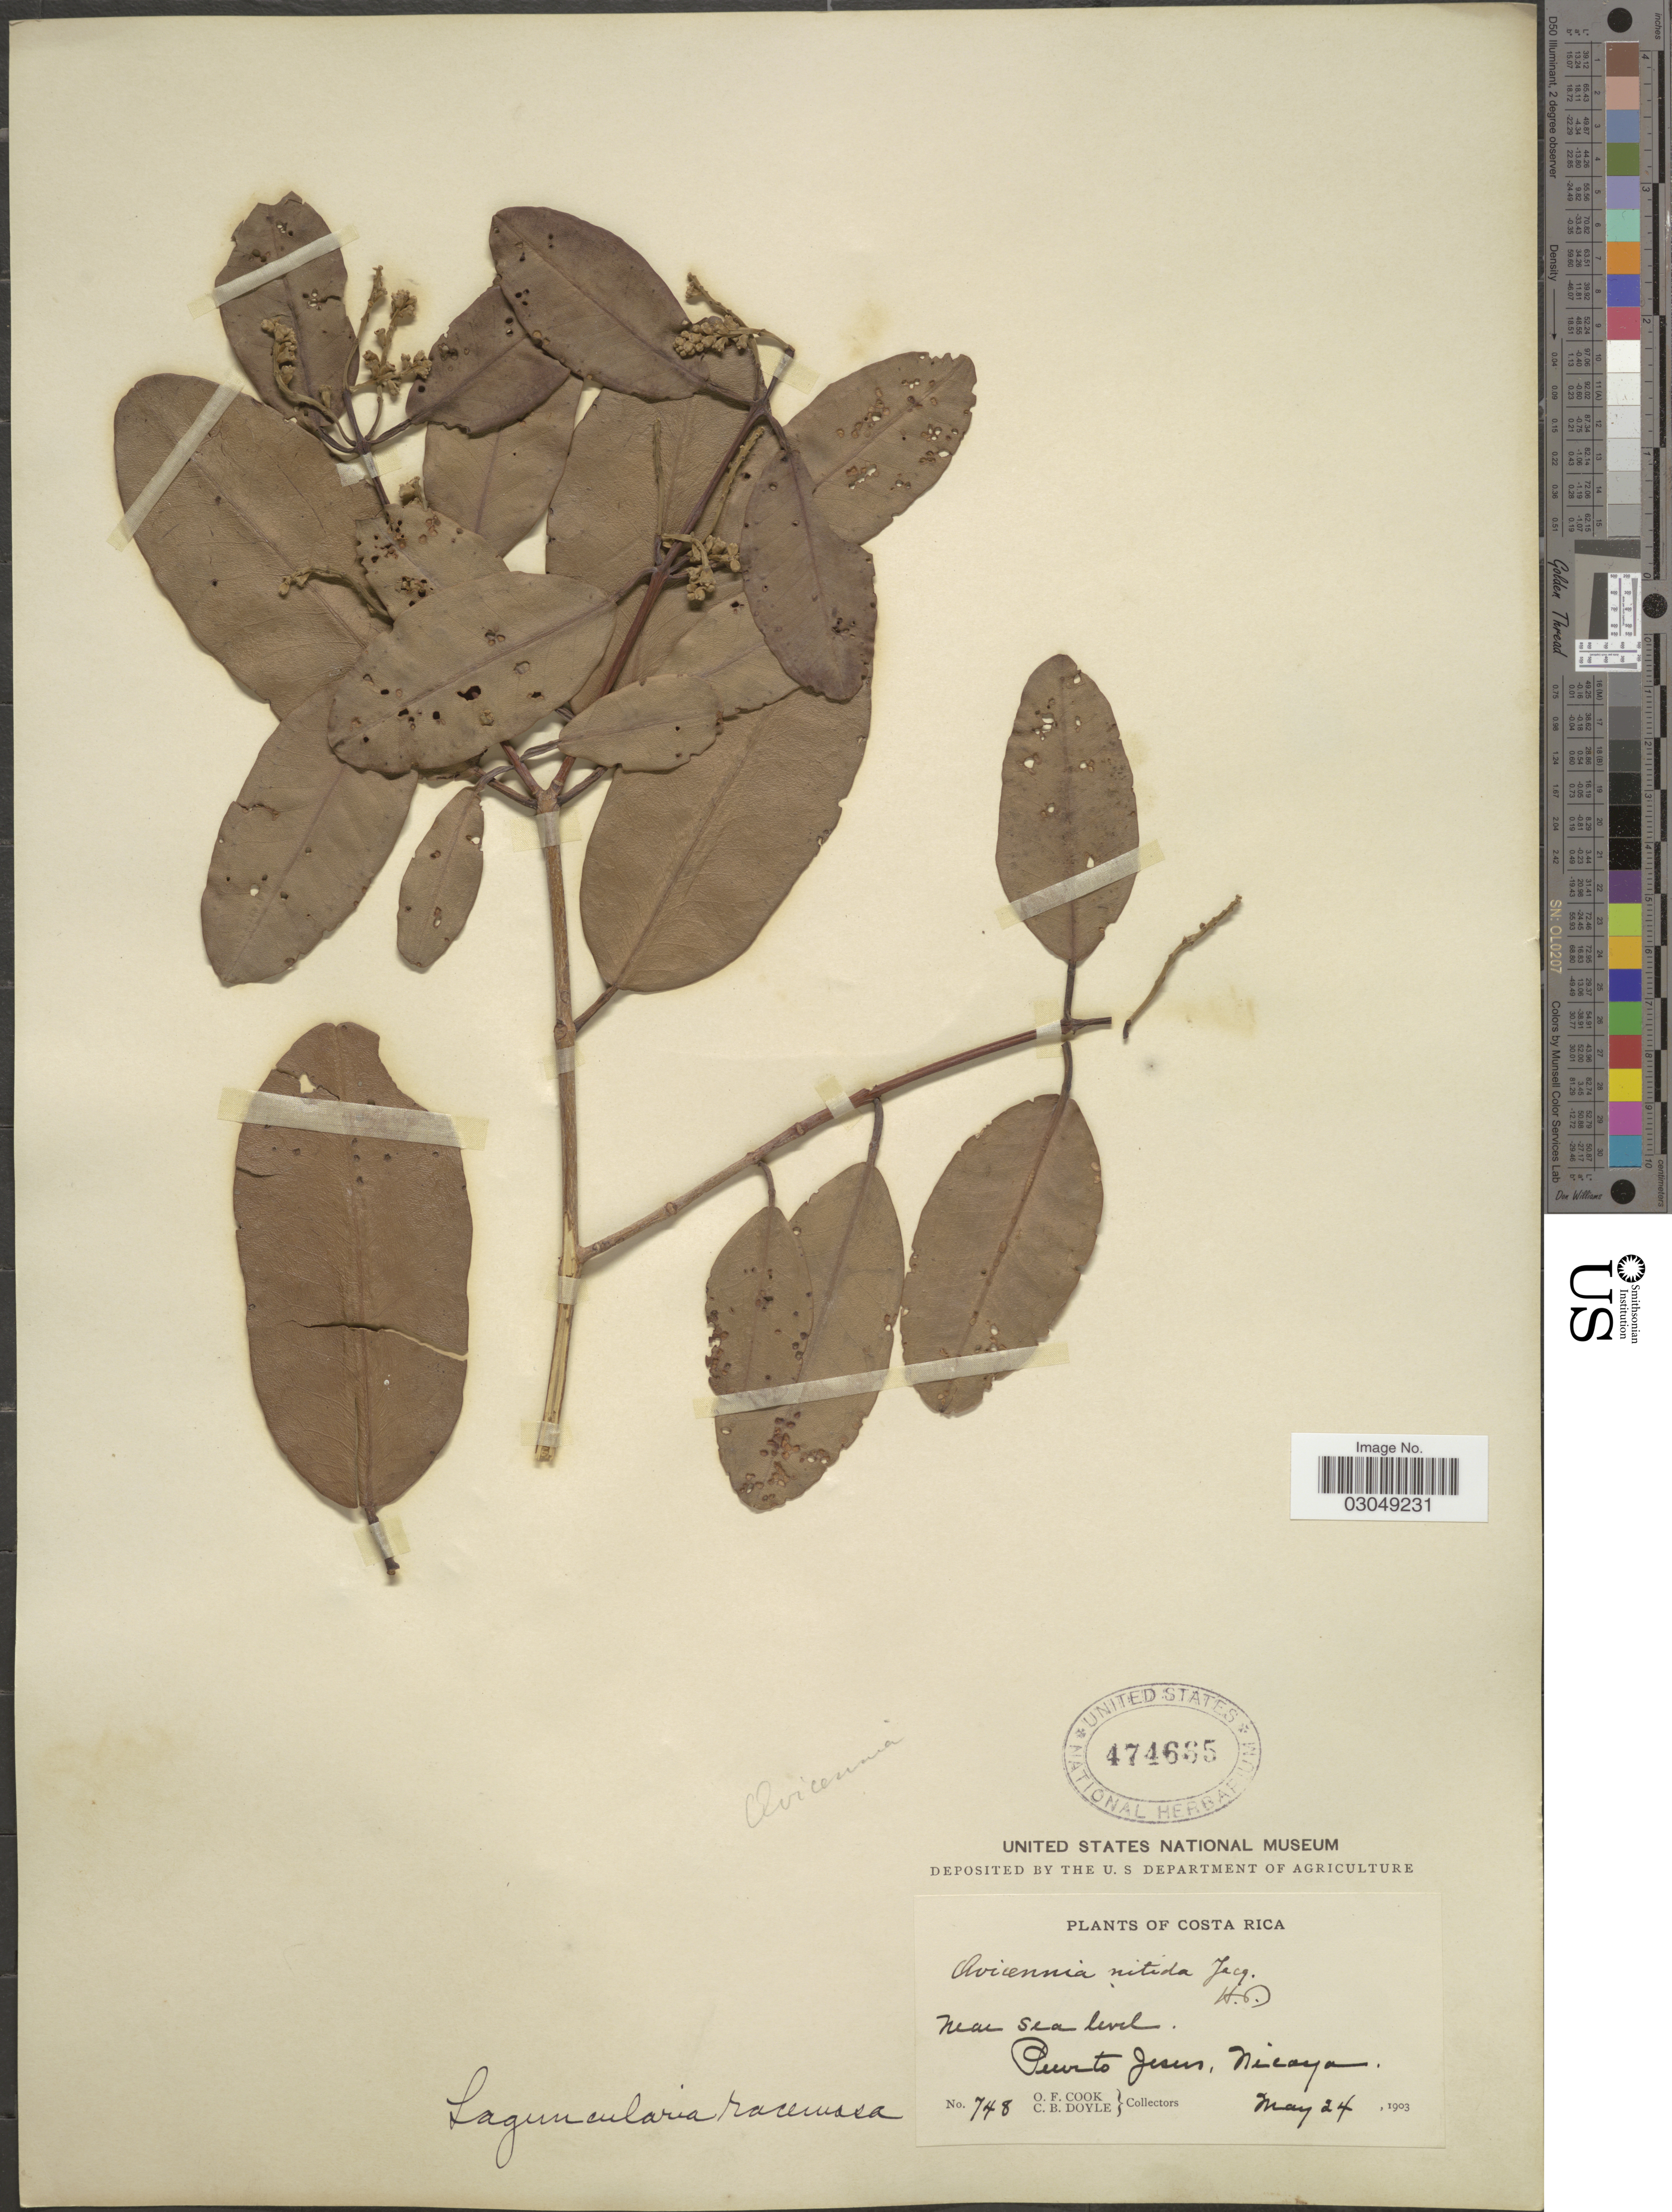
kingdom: Plantae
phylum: Tracheophyta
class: Magnoliopsida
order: Myrtales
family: Combretaceae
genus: Laguncularia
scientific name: Laguncularia racemosa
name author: (L.) C.F. Gaertn.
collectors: O. F. Cook & C. Doyle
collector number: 748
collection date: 1903-05-24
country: Costa Rica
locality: Puerto Jesus, Nicaya.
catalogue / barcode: US 474665